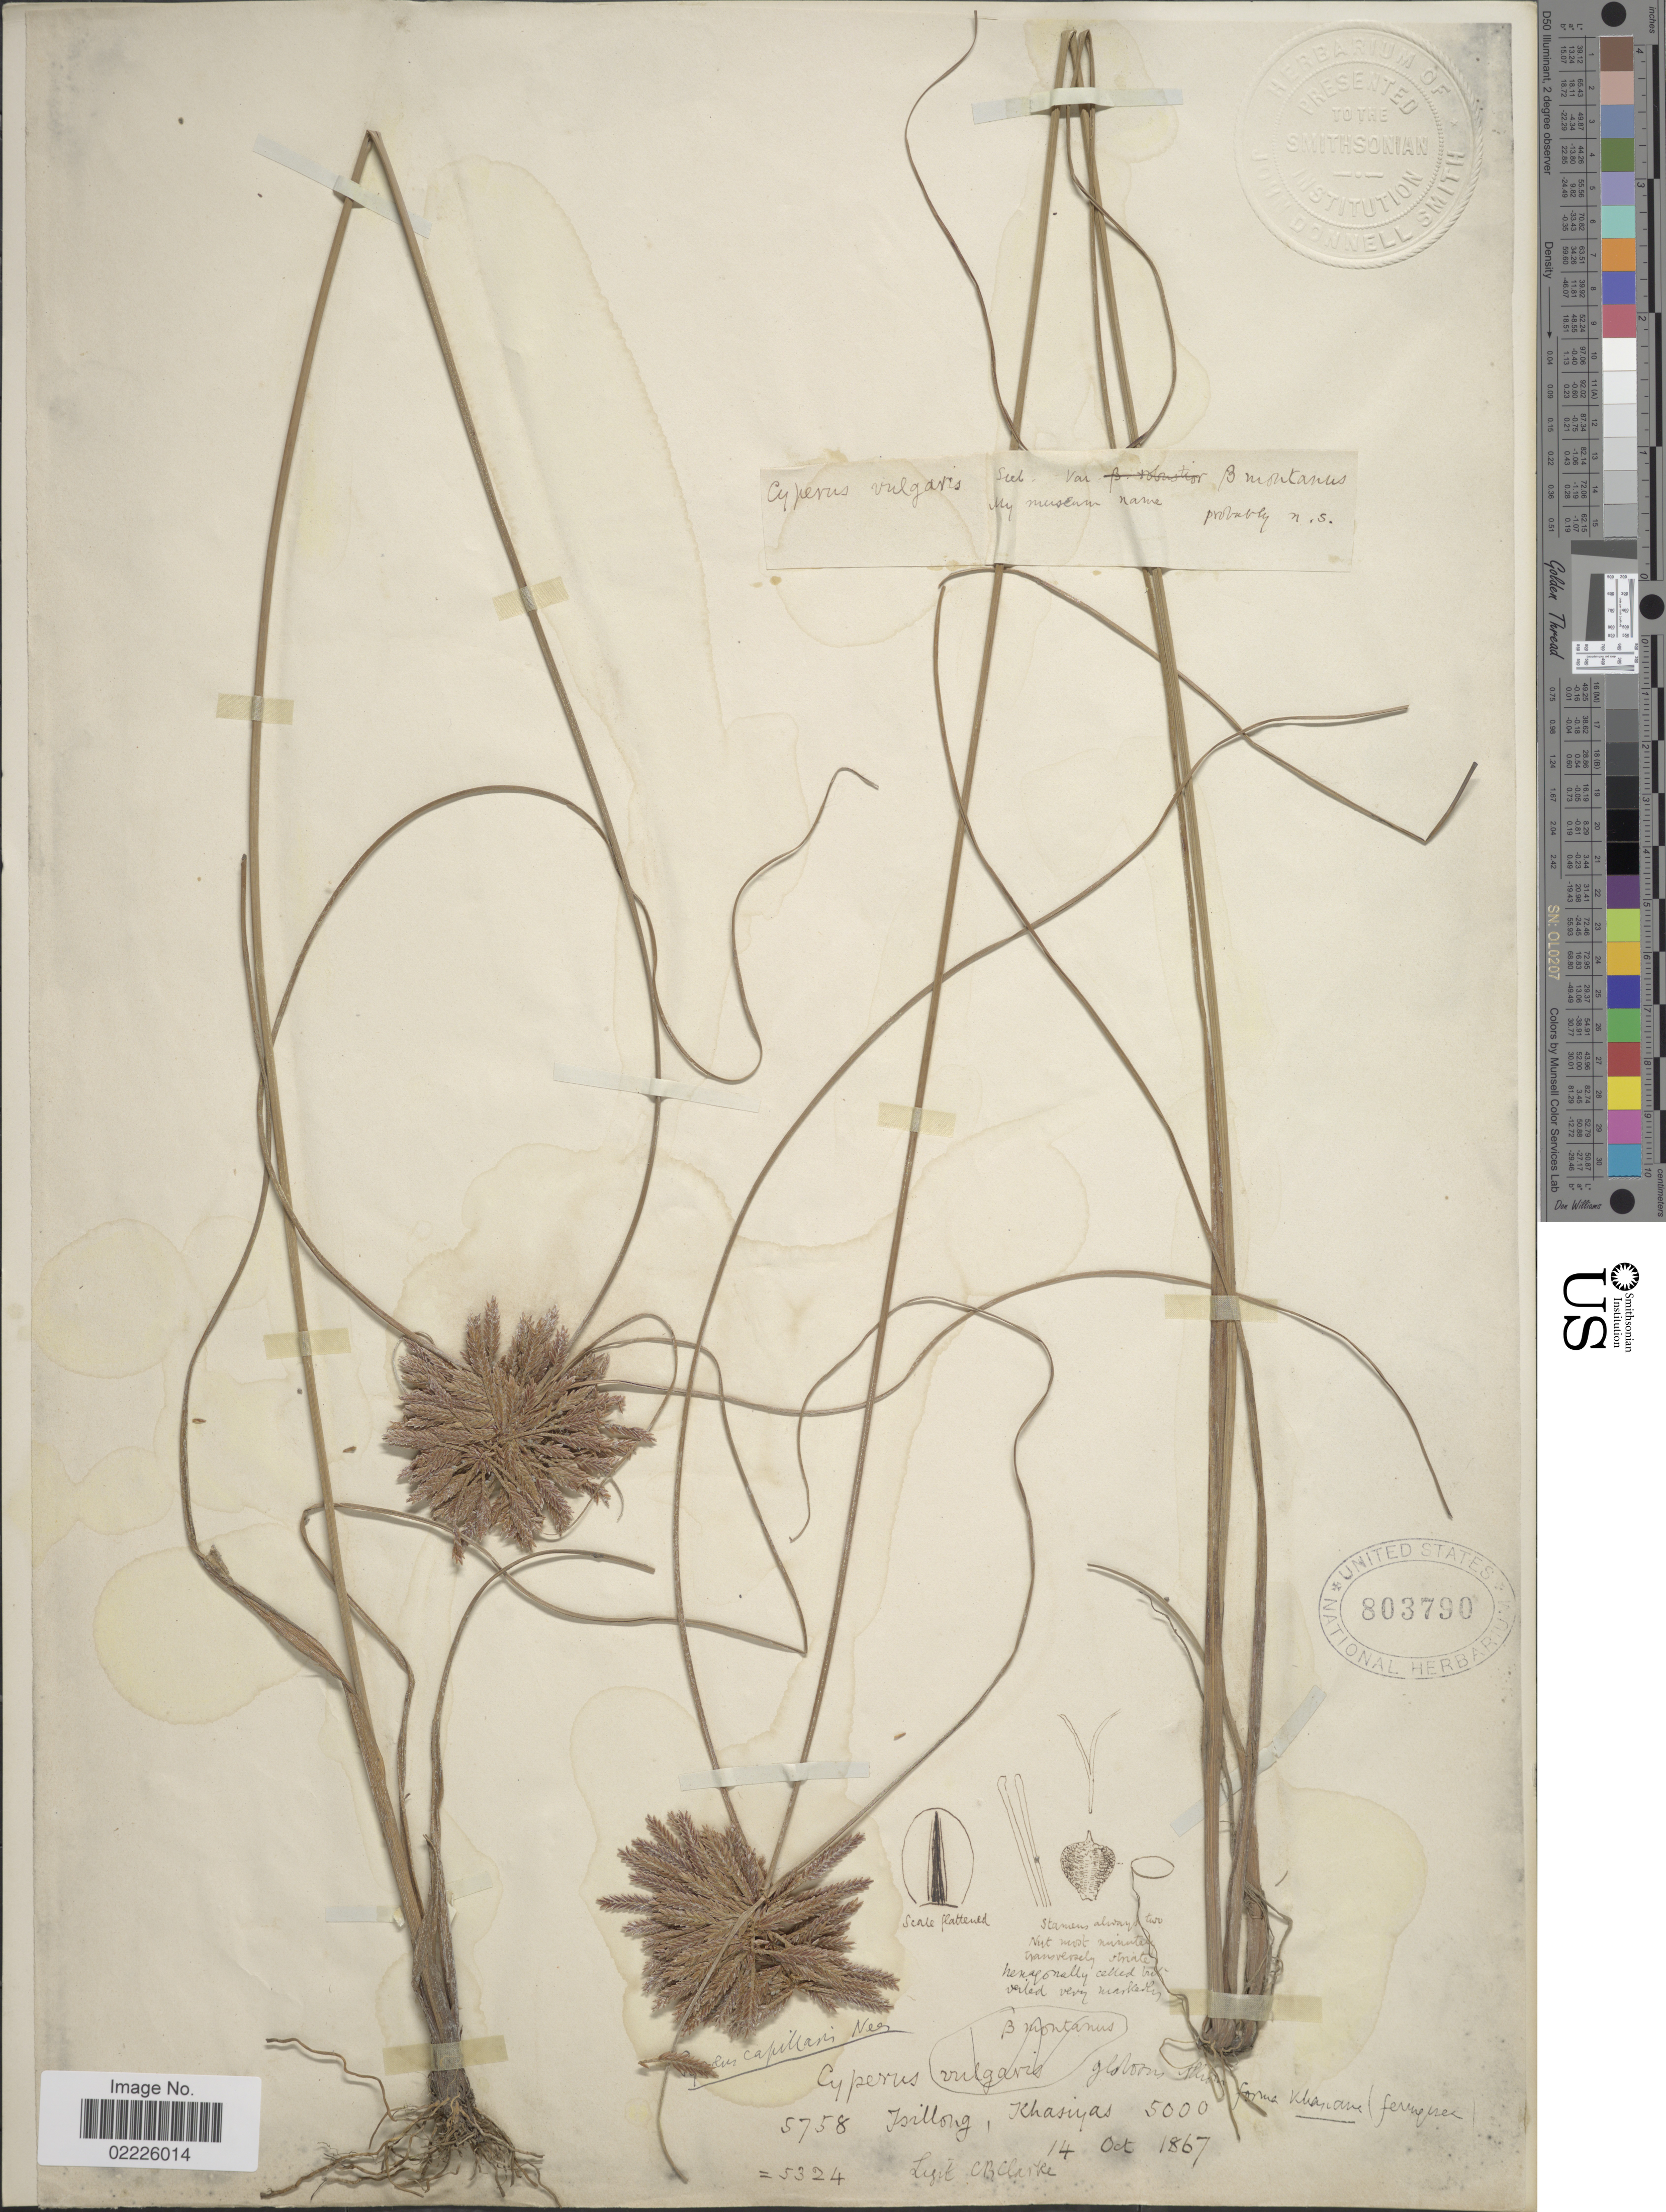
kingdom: Plantae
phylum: Tracheophyta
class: Liliopsida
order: Poales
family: Cyperaceae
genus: Cyperus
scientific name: Cyperus flavidus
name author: Retz.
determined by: Strong, Mark T., (BOT), Smithsonian Institution - National Museum of Natural History (UNITED STATES)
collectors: C. B. Clarke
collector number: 5758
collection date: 1867-10-14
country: India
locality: Tsillong, Khasiyas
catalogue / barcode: US 803790